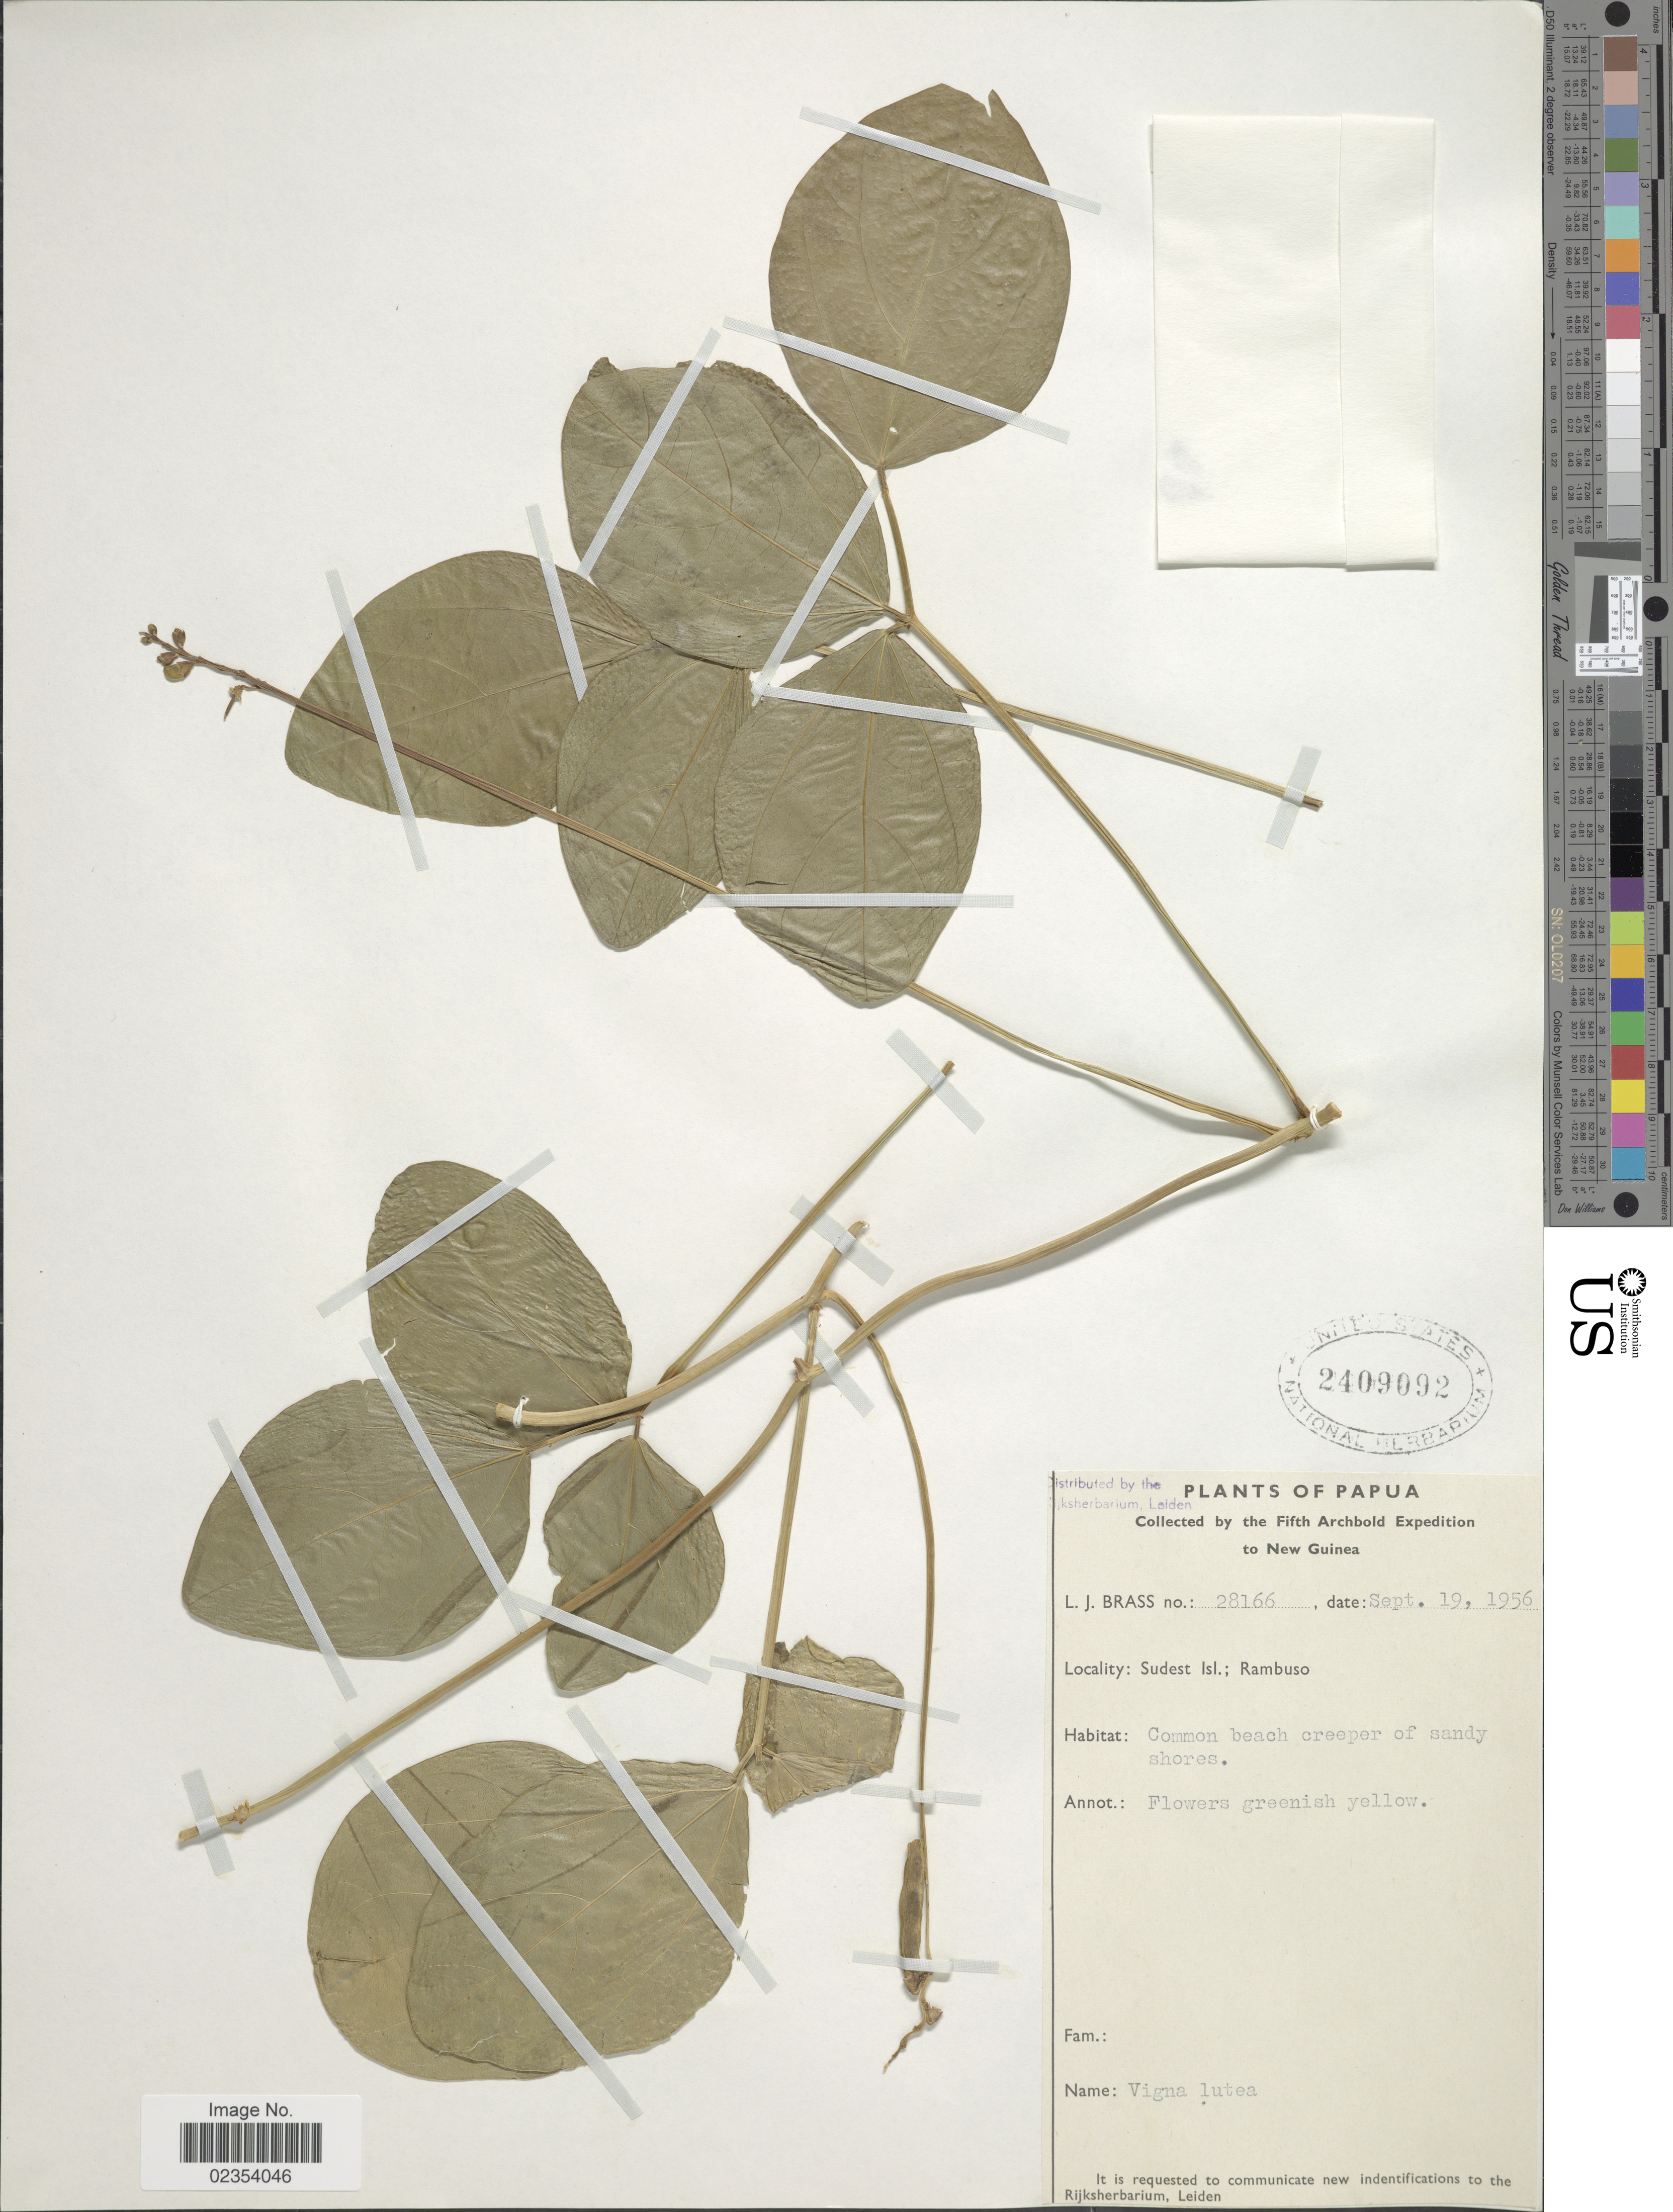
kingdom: Plantae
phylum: Tracheophyta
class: Magnoliopsida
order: Fabales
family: Fabaceae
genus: Vigna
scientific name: Vigna marina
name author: (Burm.) Merr.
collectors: L. J. Brass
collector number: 28166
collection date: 1956-09-19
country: Papua New Guinea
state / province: Milne Bay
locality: New Guinea. Sudest Isl.; Rambuso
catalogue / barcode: US 2409092